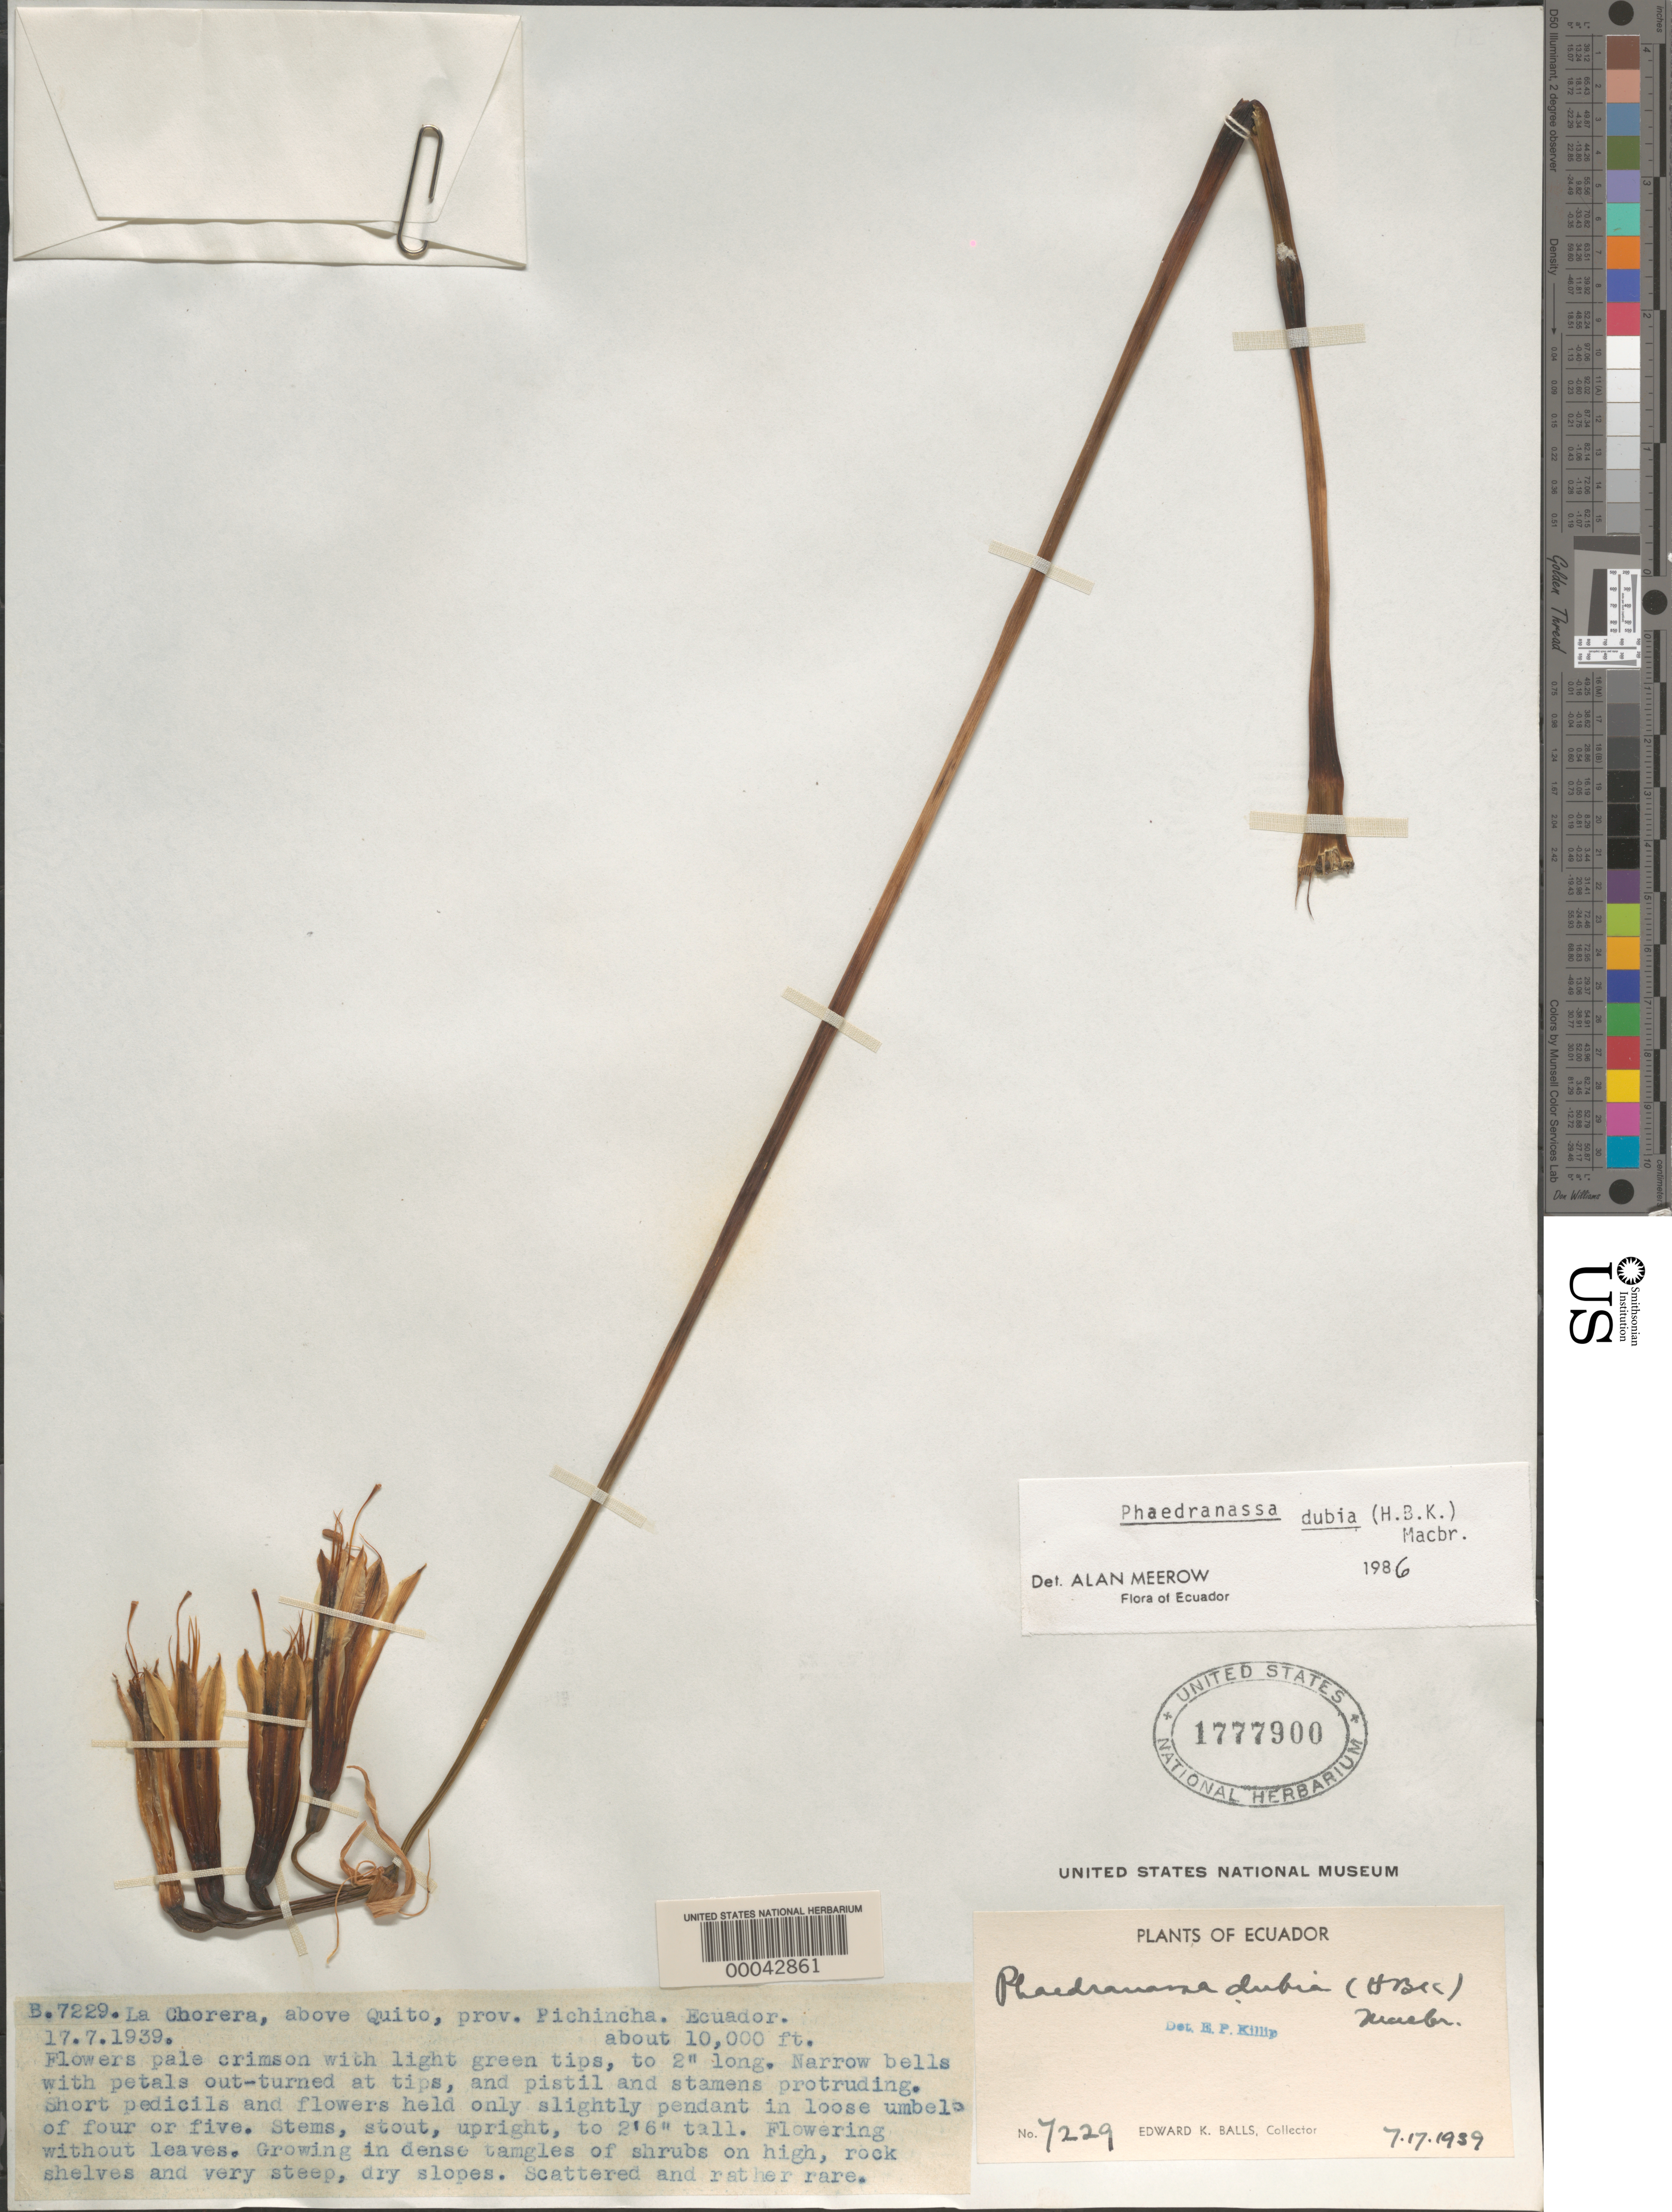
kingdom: Plantae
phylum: Tracheophyta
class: Liliopsida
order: Asparagales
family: Amaryllidaceae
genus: Phaedranassa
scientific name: Phaedranassa dubia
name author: (Kunth) J.F. Macbr.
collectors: E. K. Balls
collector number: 7229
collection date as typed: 17 Jul 1939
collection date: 1939-07-17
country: Ecuador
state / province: Pichincha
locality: La chhorera, above quito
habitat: High rock shelves and very steep slopes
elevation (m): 3048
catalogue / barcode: US 1777900